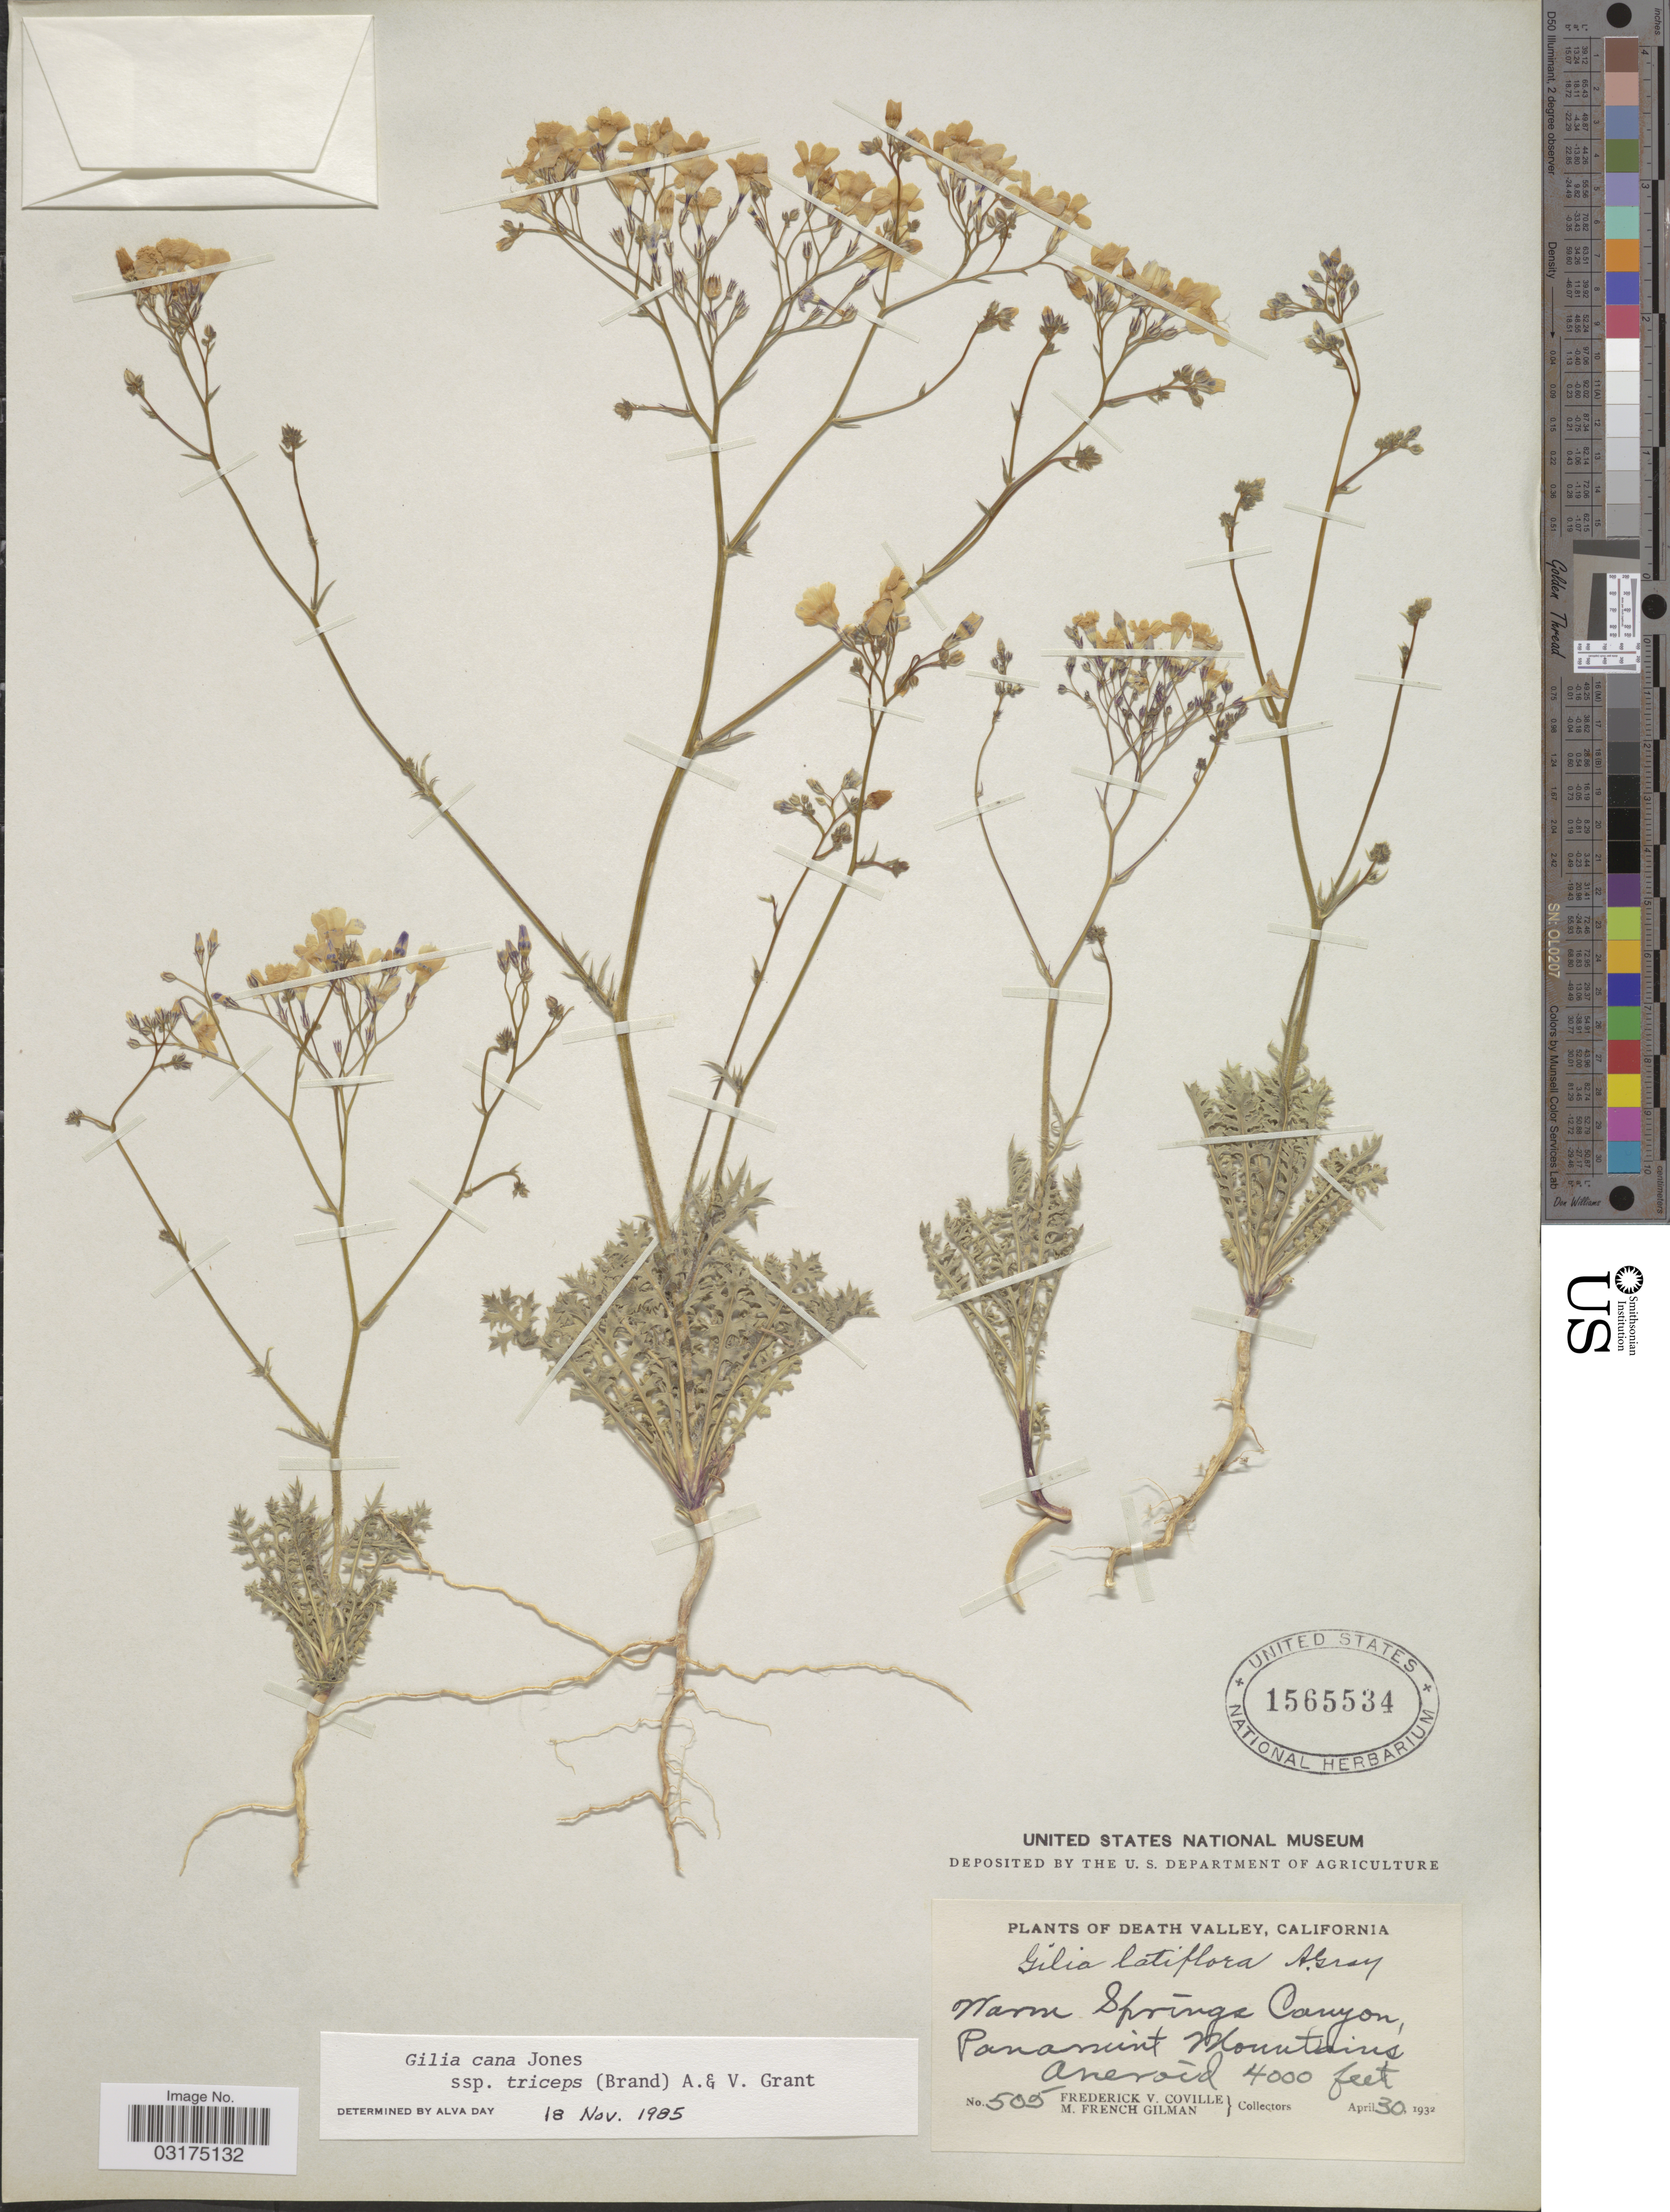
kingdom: Plantae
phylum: Tracheophyta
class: Magnoliopsida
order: Ericales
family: Polemoniaceae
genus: Gilia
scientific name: Gilia cana subsp. triceps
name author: (Brand) A.D. Grant & V.E. Grant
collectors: F. V. Coville & M. F. Gilman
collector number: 505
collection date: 1932-04-30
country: United States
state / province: California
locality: Death Valley, Warm Springs Canyon, Panamint Mountains aneroid.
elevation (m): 1219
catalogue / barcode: US 1565534